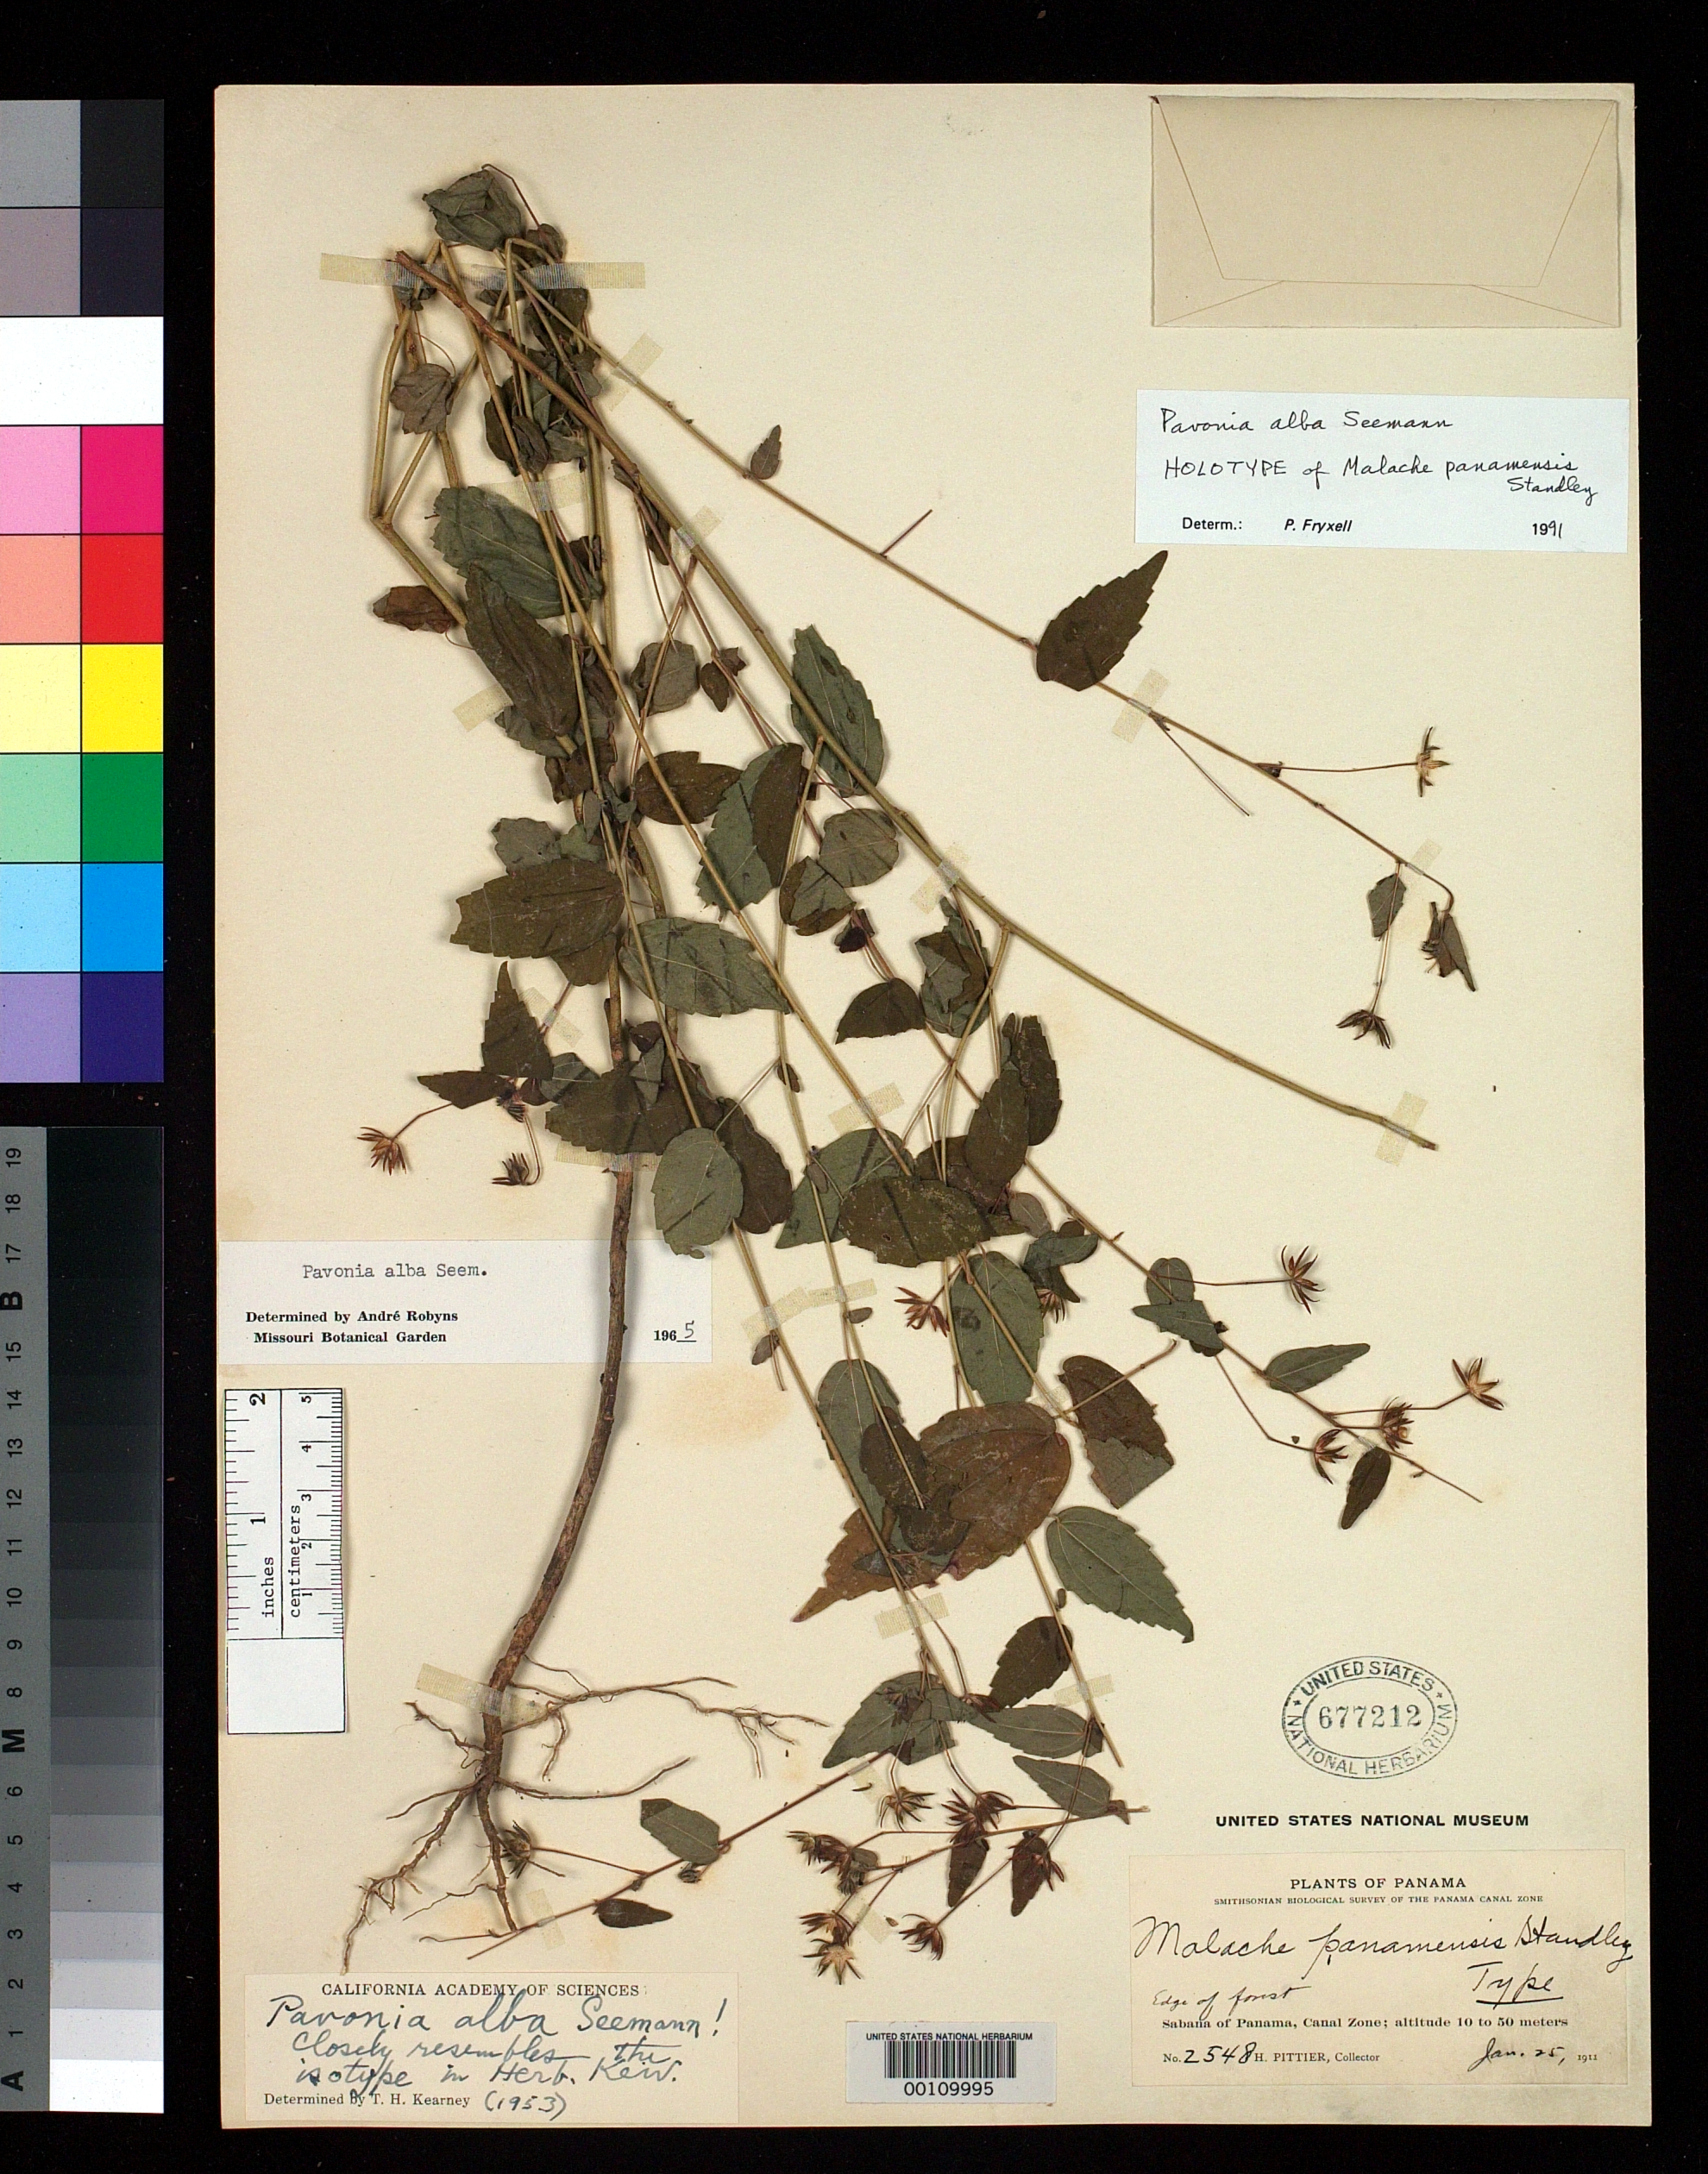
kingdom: Plantae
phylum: Tracheophyta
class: Magnoliopsida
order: Malvales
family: Malvaceae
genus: Malache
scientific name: Malache panamensis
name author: Standl.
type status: Holotype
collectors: H. F. Pittier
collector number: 2548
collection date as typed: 25 Jan 1911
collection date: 1911-01-25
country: Panama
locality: Sabana de Panama.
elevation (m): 10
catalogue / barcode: US 677212